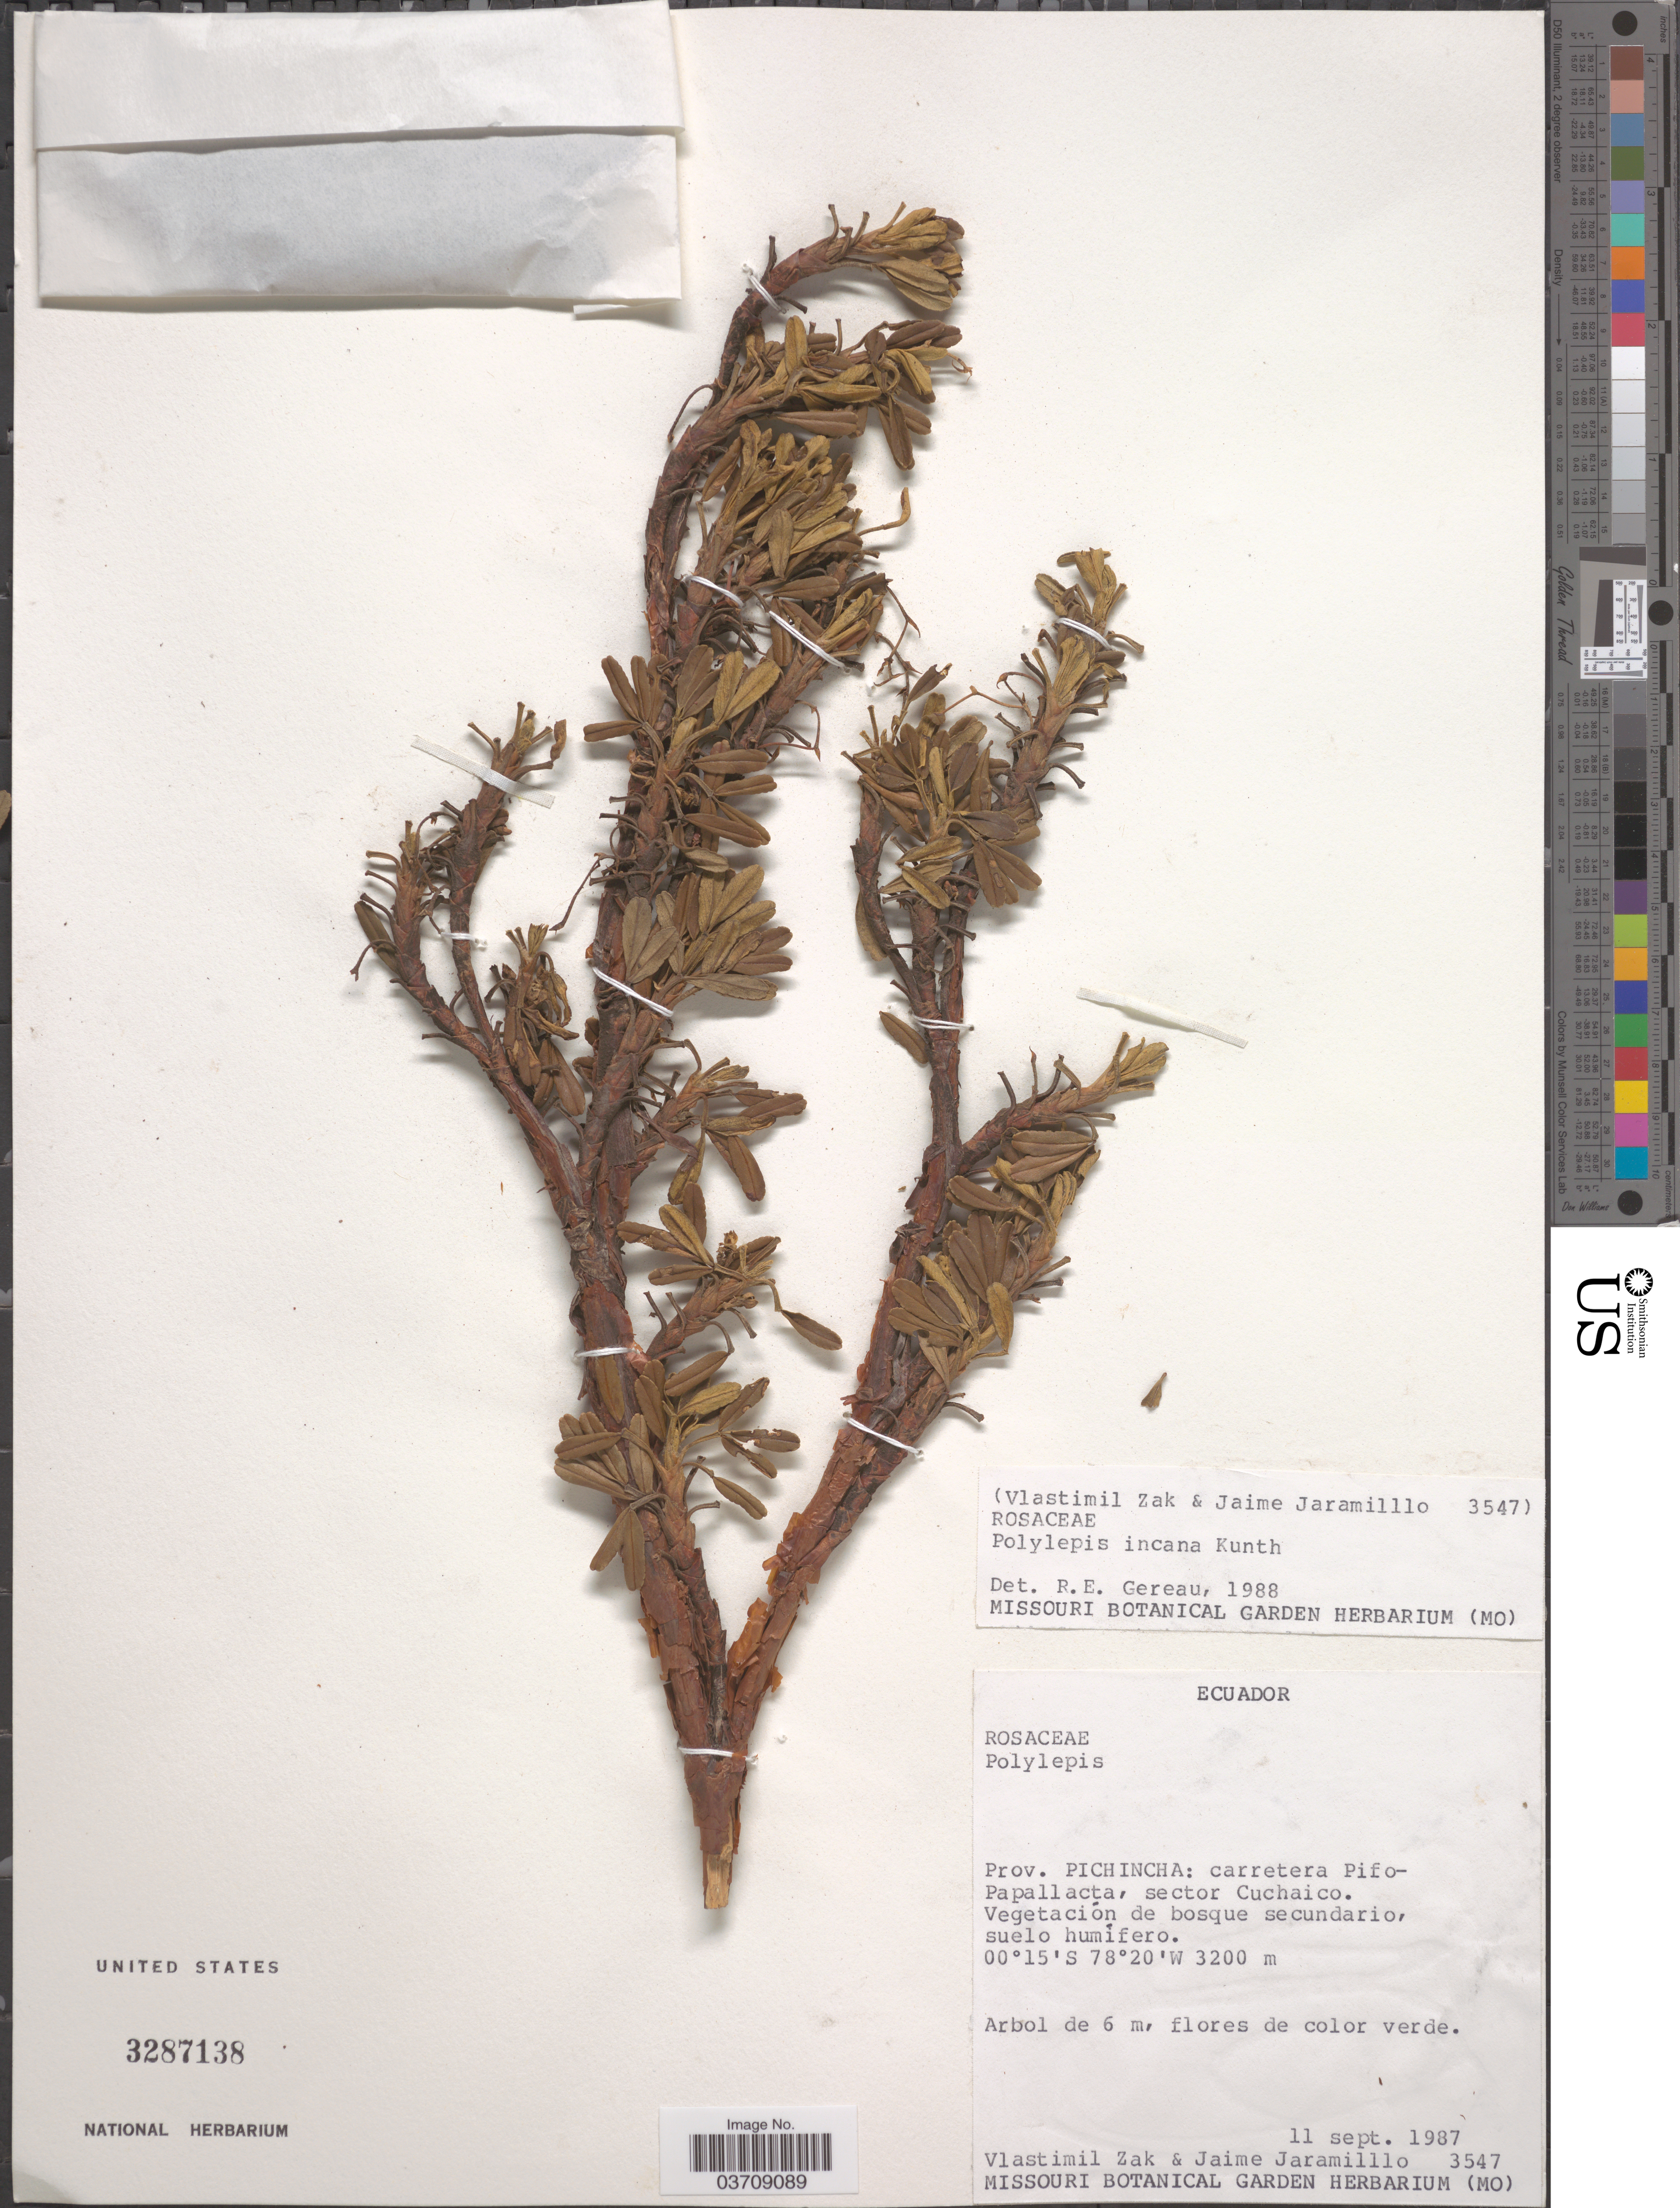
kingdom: Plantae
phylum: Tracheophyta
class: Magnoliopsida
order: Rosales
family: Rosaceae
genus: Polylepis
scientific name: Polylepis incana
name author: Kunth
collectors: V. Zak & J. Jaramillo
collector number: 3547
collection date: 1987-09-11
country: Ecuador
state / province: Pichincha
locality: Carretera Pifo-Papallacta, sector Cuchaico.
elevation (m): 3200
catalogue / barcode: US 3287138